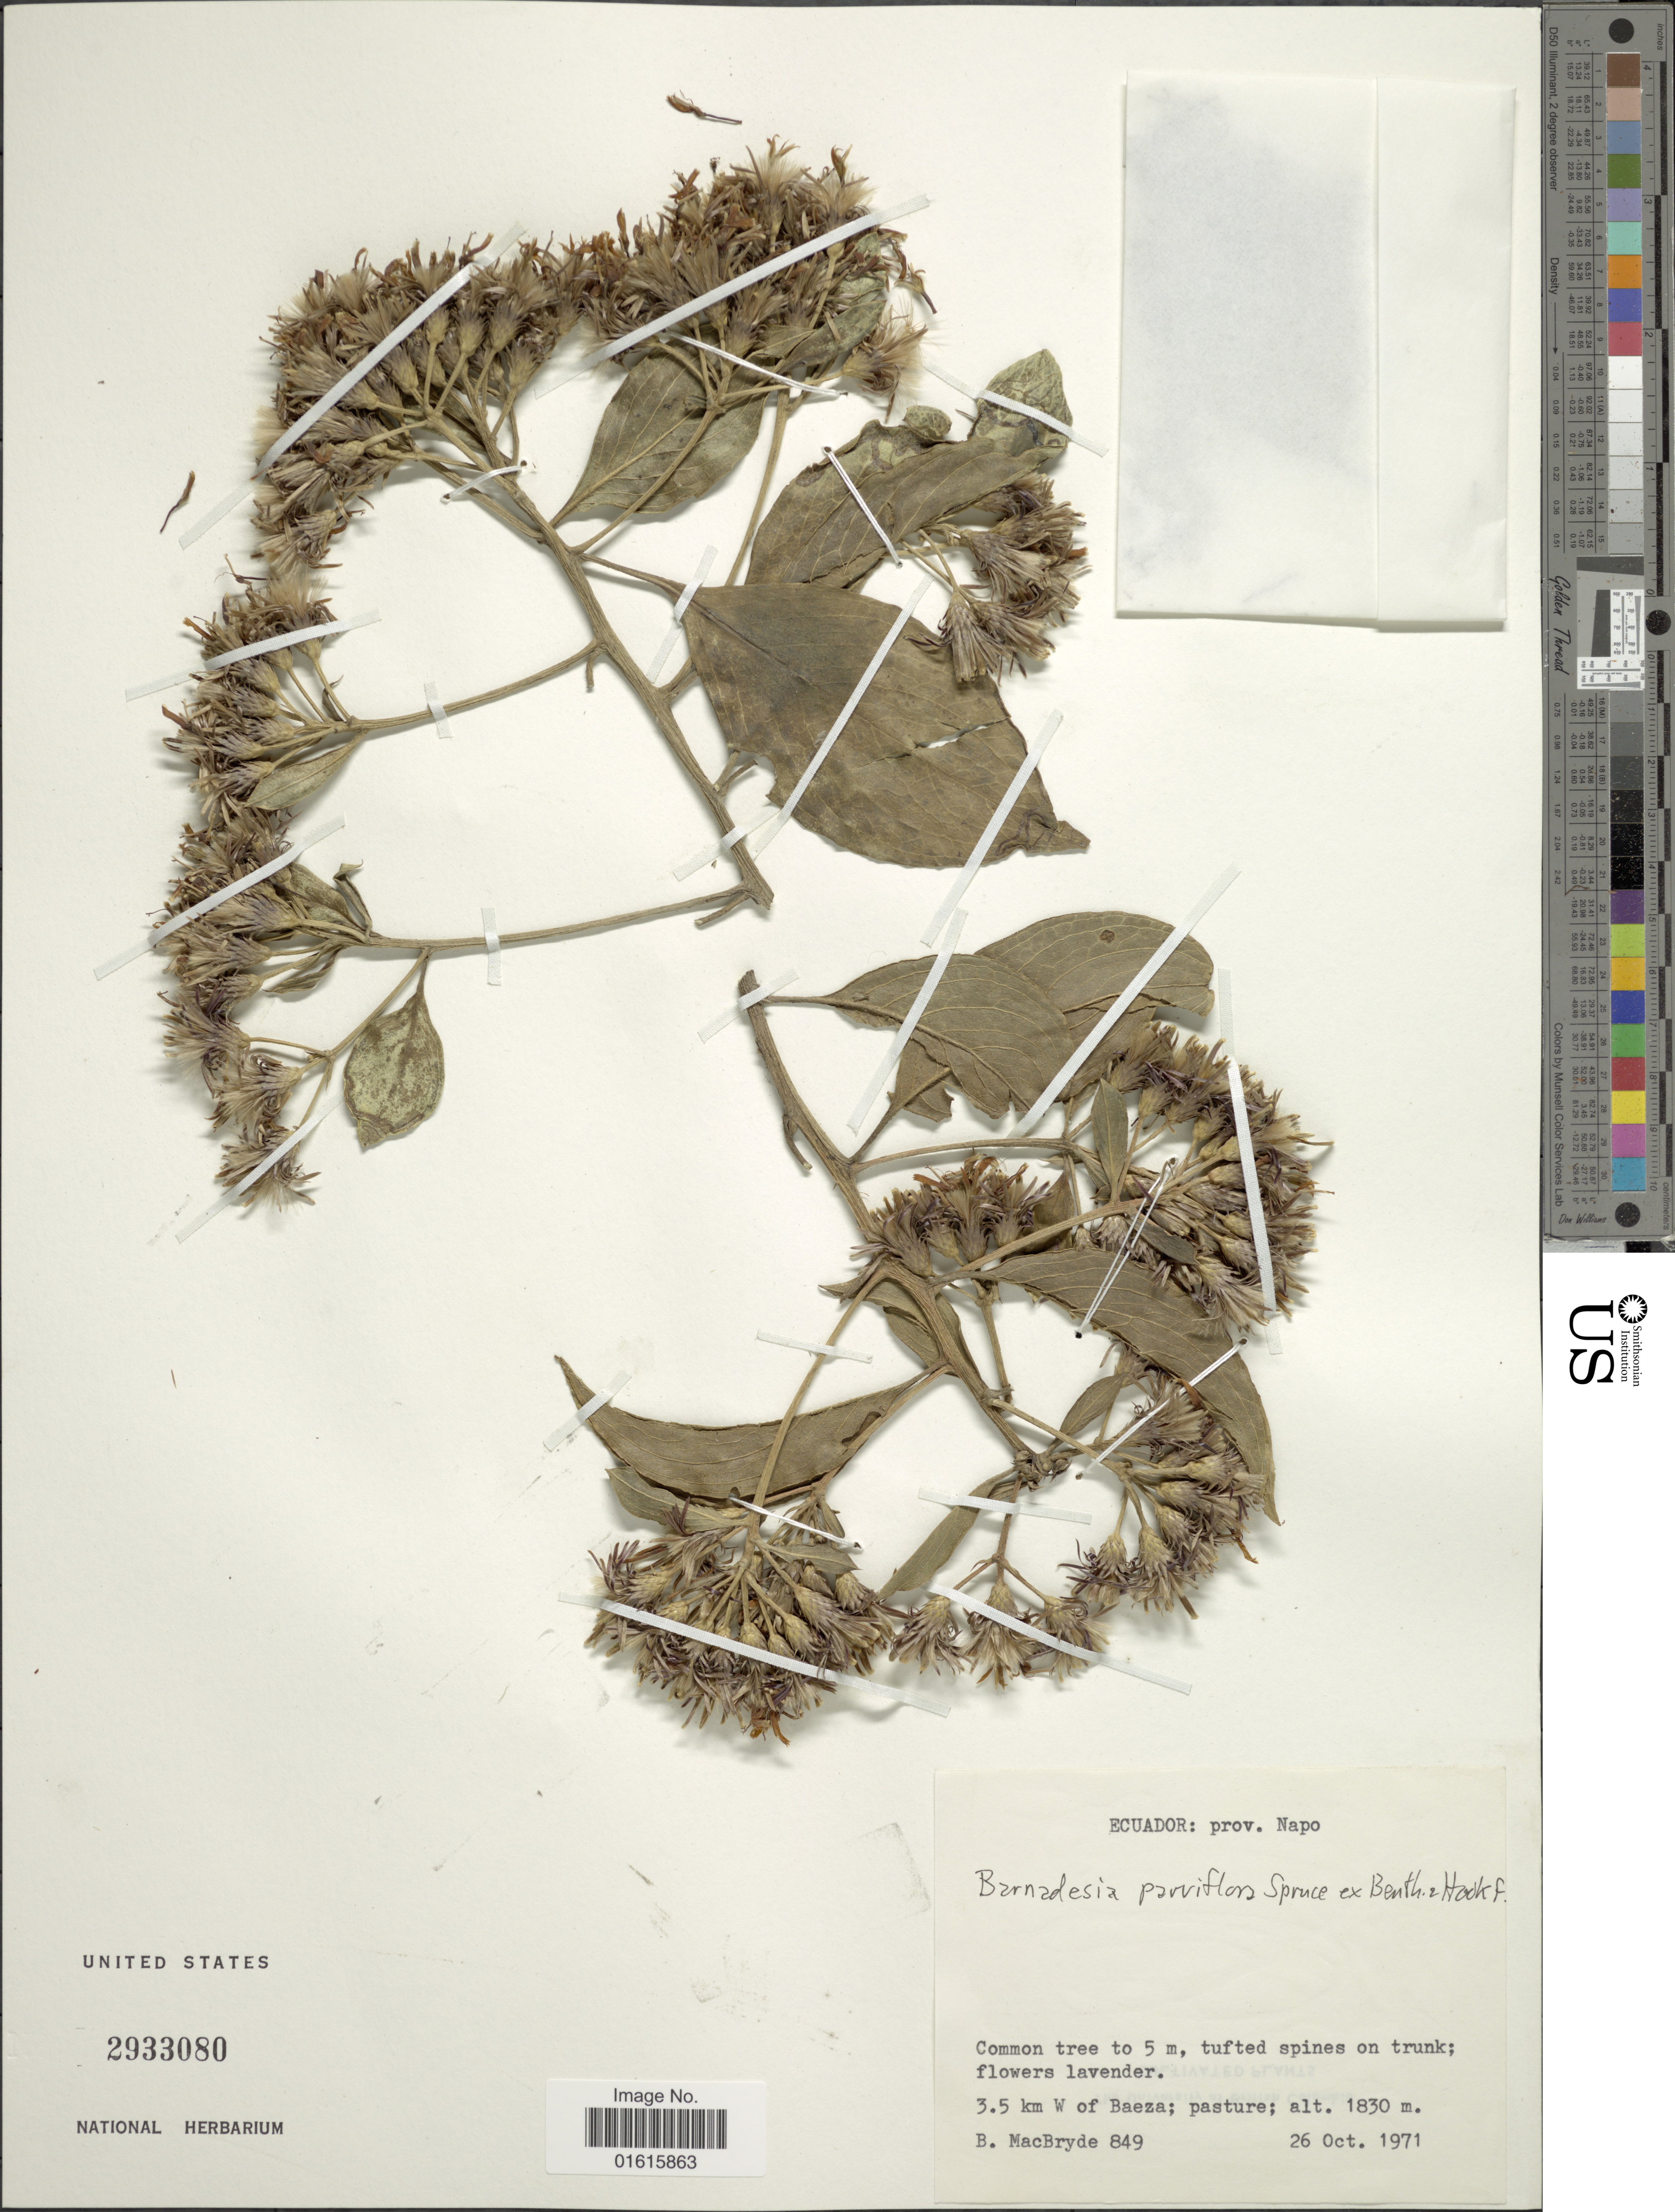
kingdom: Plantae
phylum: Tracheophyta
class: Magnoliopsida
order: Asterales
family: Asteraceae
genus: Barnadesia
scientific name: Barnadesia parviflora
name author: Spruce ex Benth. & Hook. f.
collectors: B. MacBryde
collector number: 849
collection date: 1971-10-26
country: Ecuador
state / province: Napo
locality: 3.5 km W of Baeza; pasture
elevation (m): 1830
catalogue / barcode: US 2933080